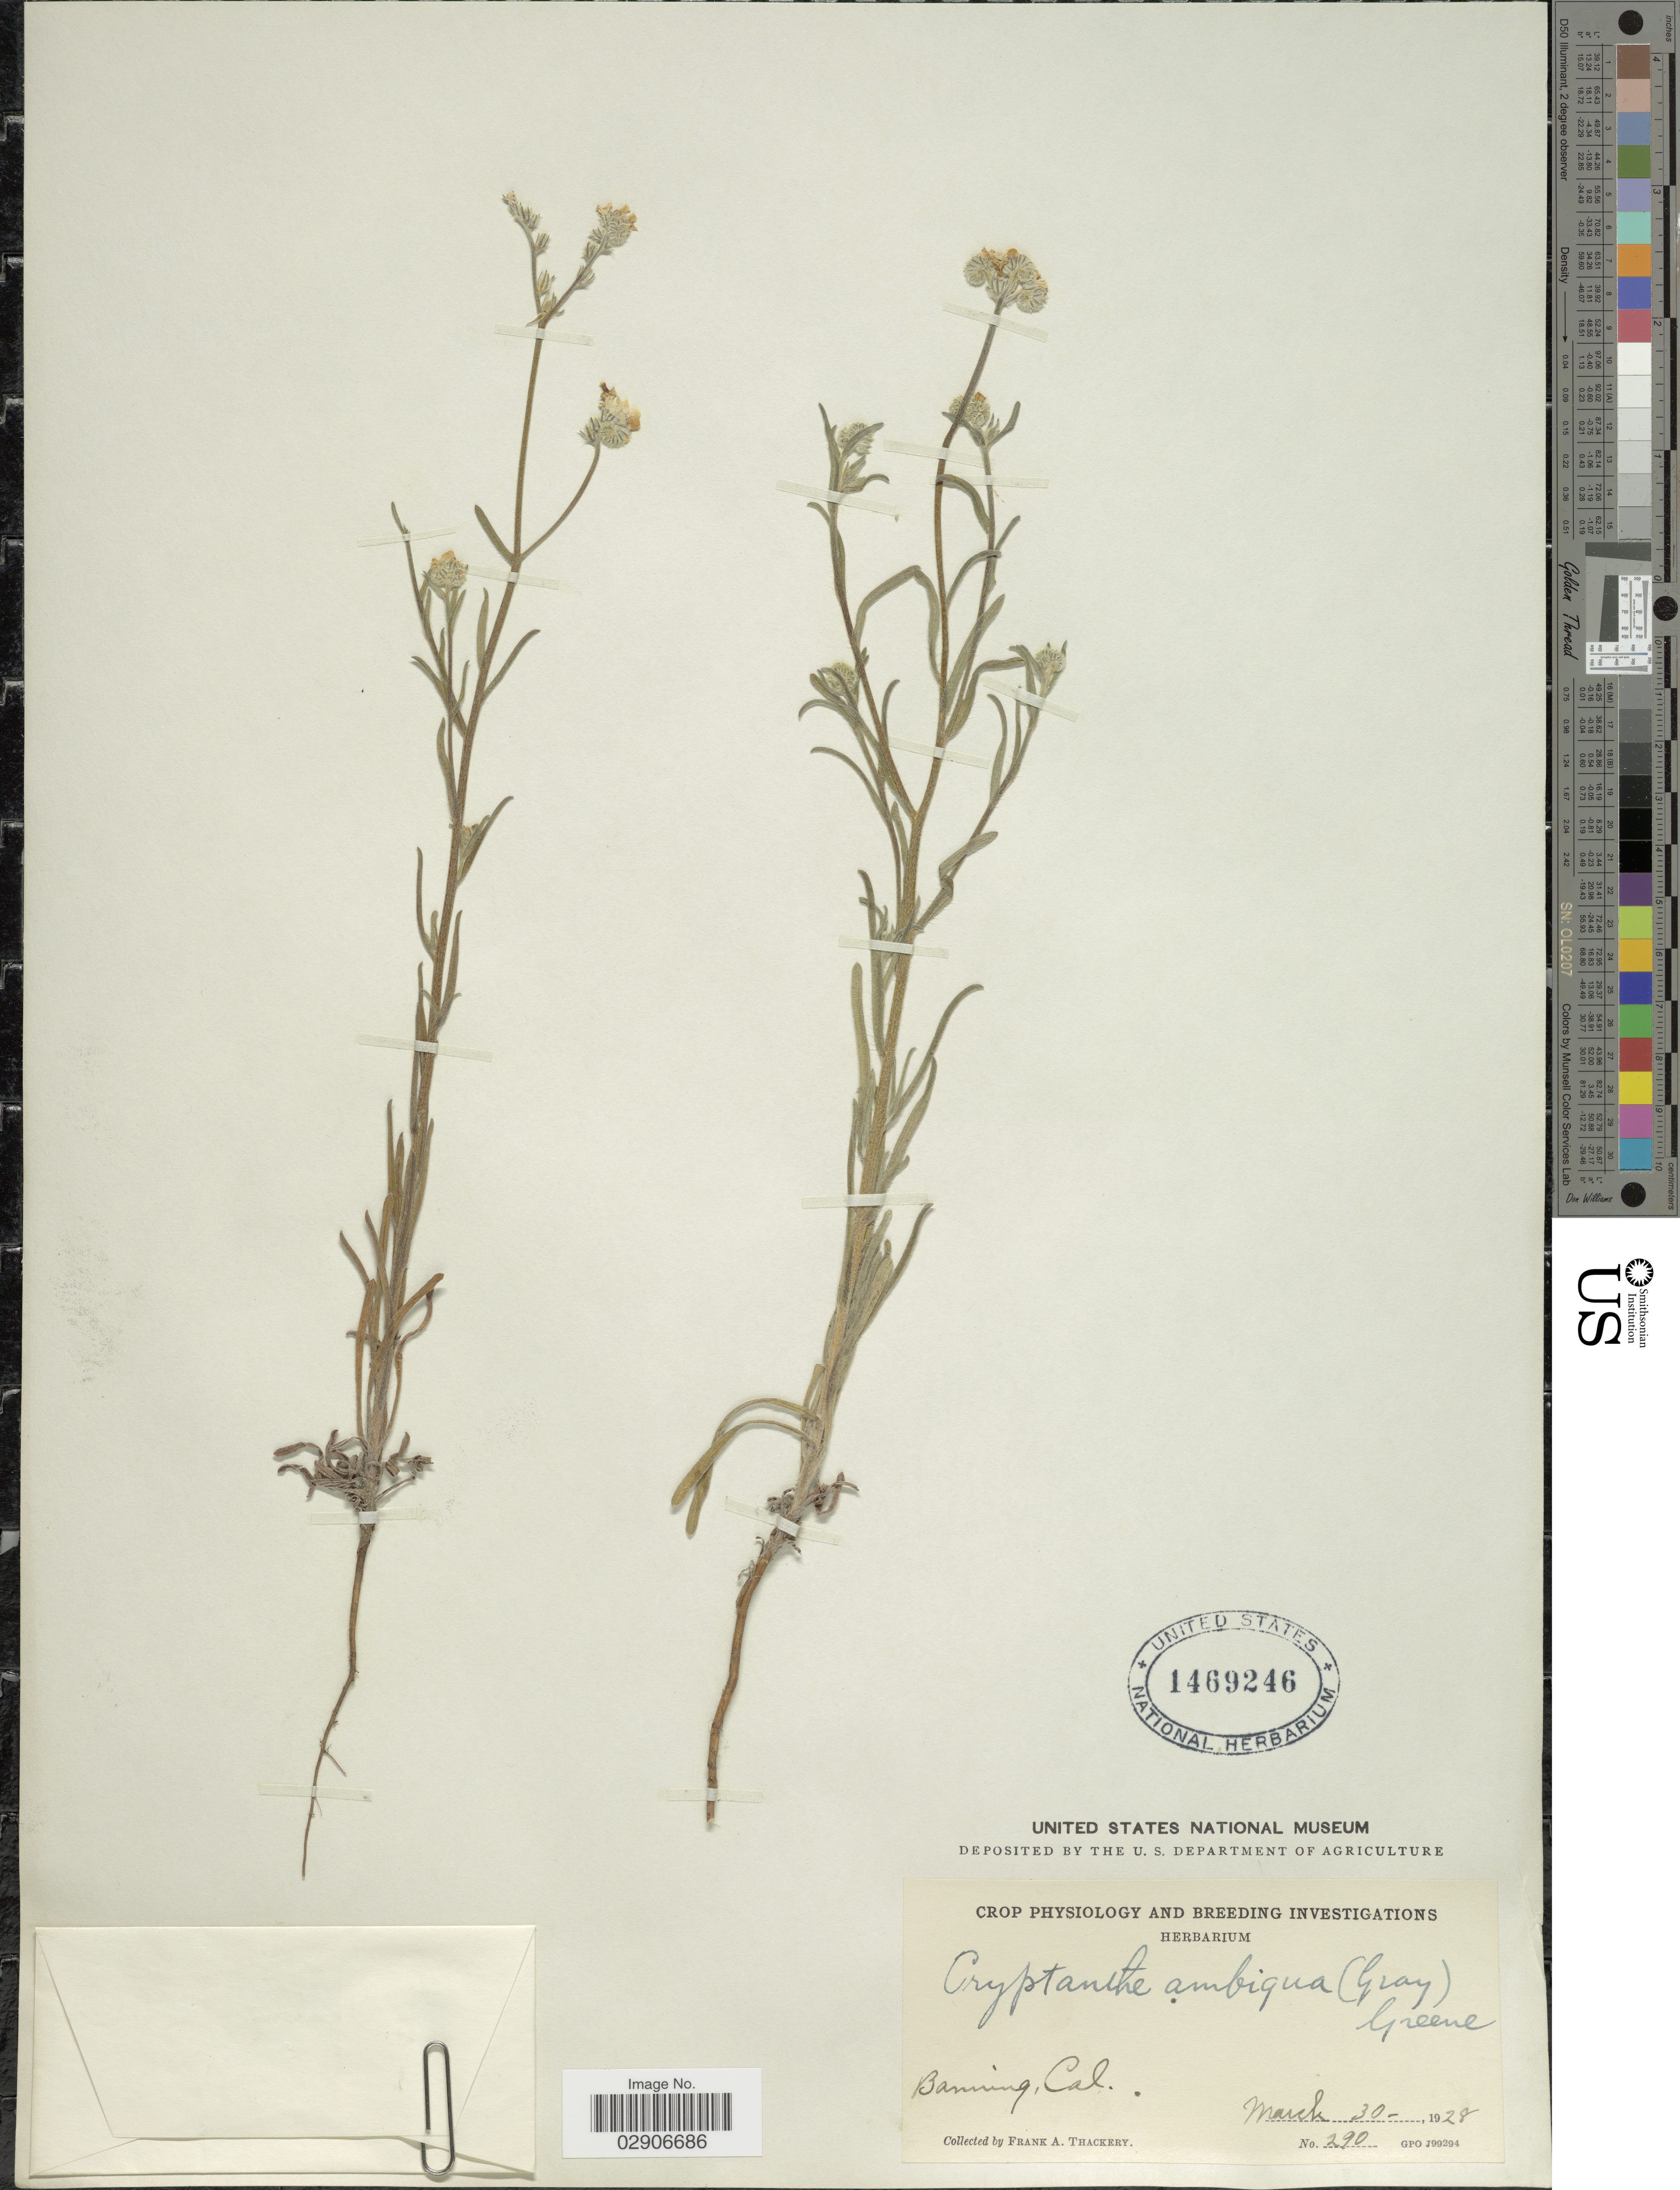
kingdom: Plantae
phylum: Tracheophyta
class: Magnoliopsida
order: Boraginales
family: Boraginaceae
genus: Cryptantha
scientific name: Cryptantha ambigua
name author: (A. Gray) Greene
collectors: F. Thackery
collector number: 290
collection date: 1928-03-30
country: United States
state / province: California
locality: Banning, Cal.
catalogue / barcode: US 1469246